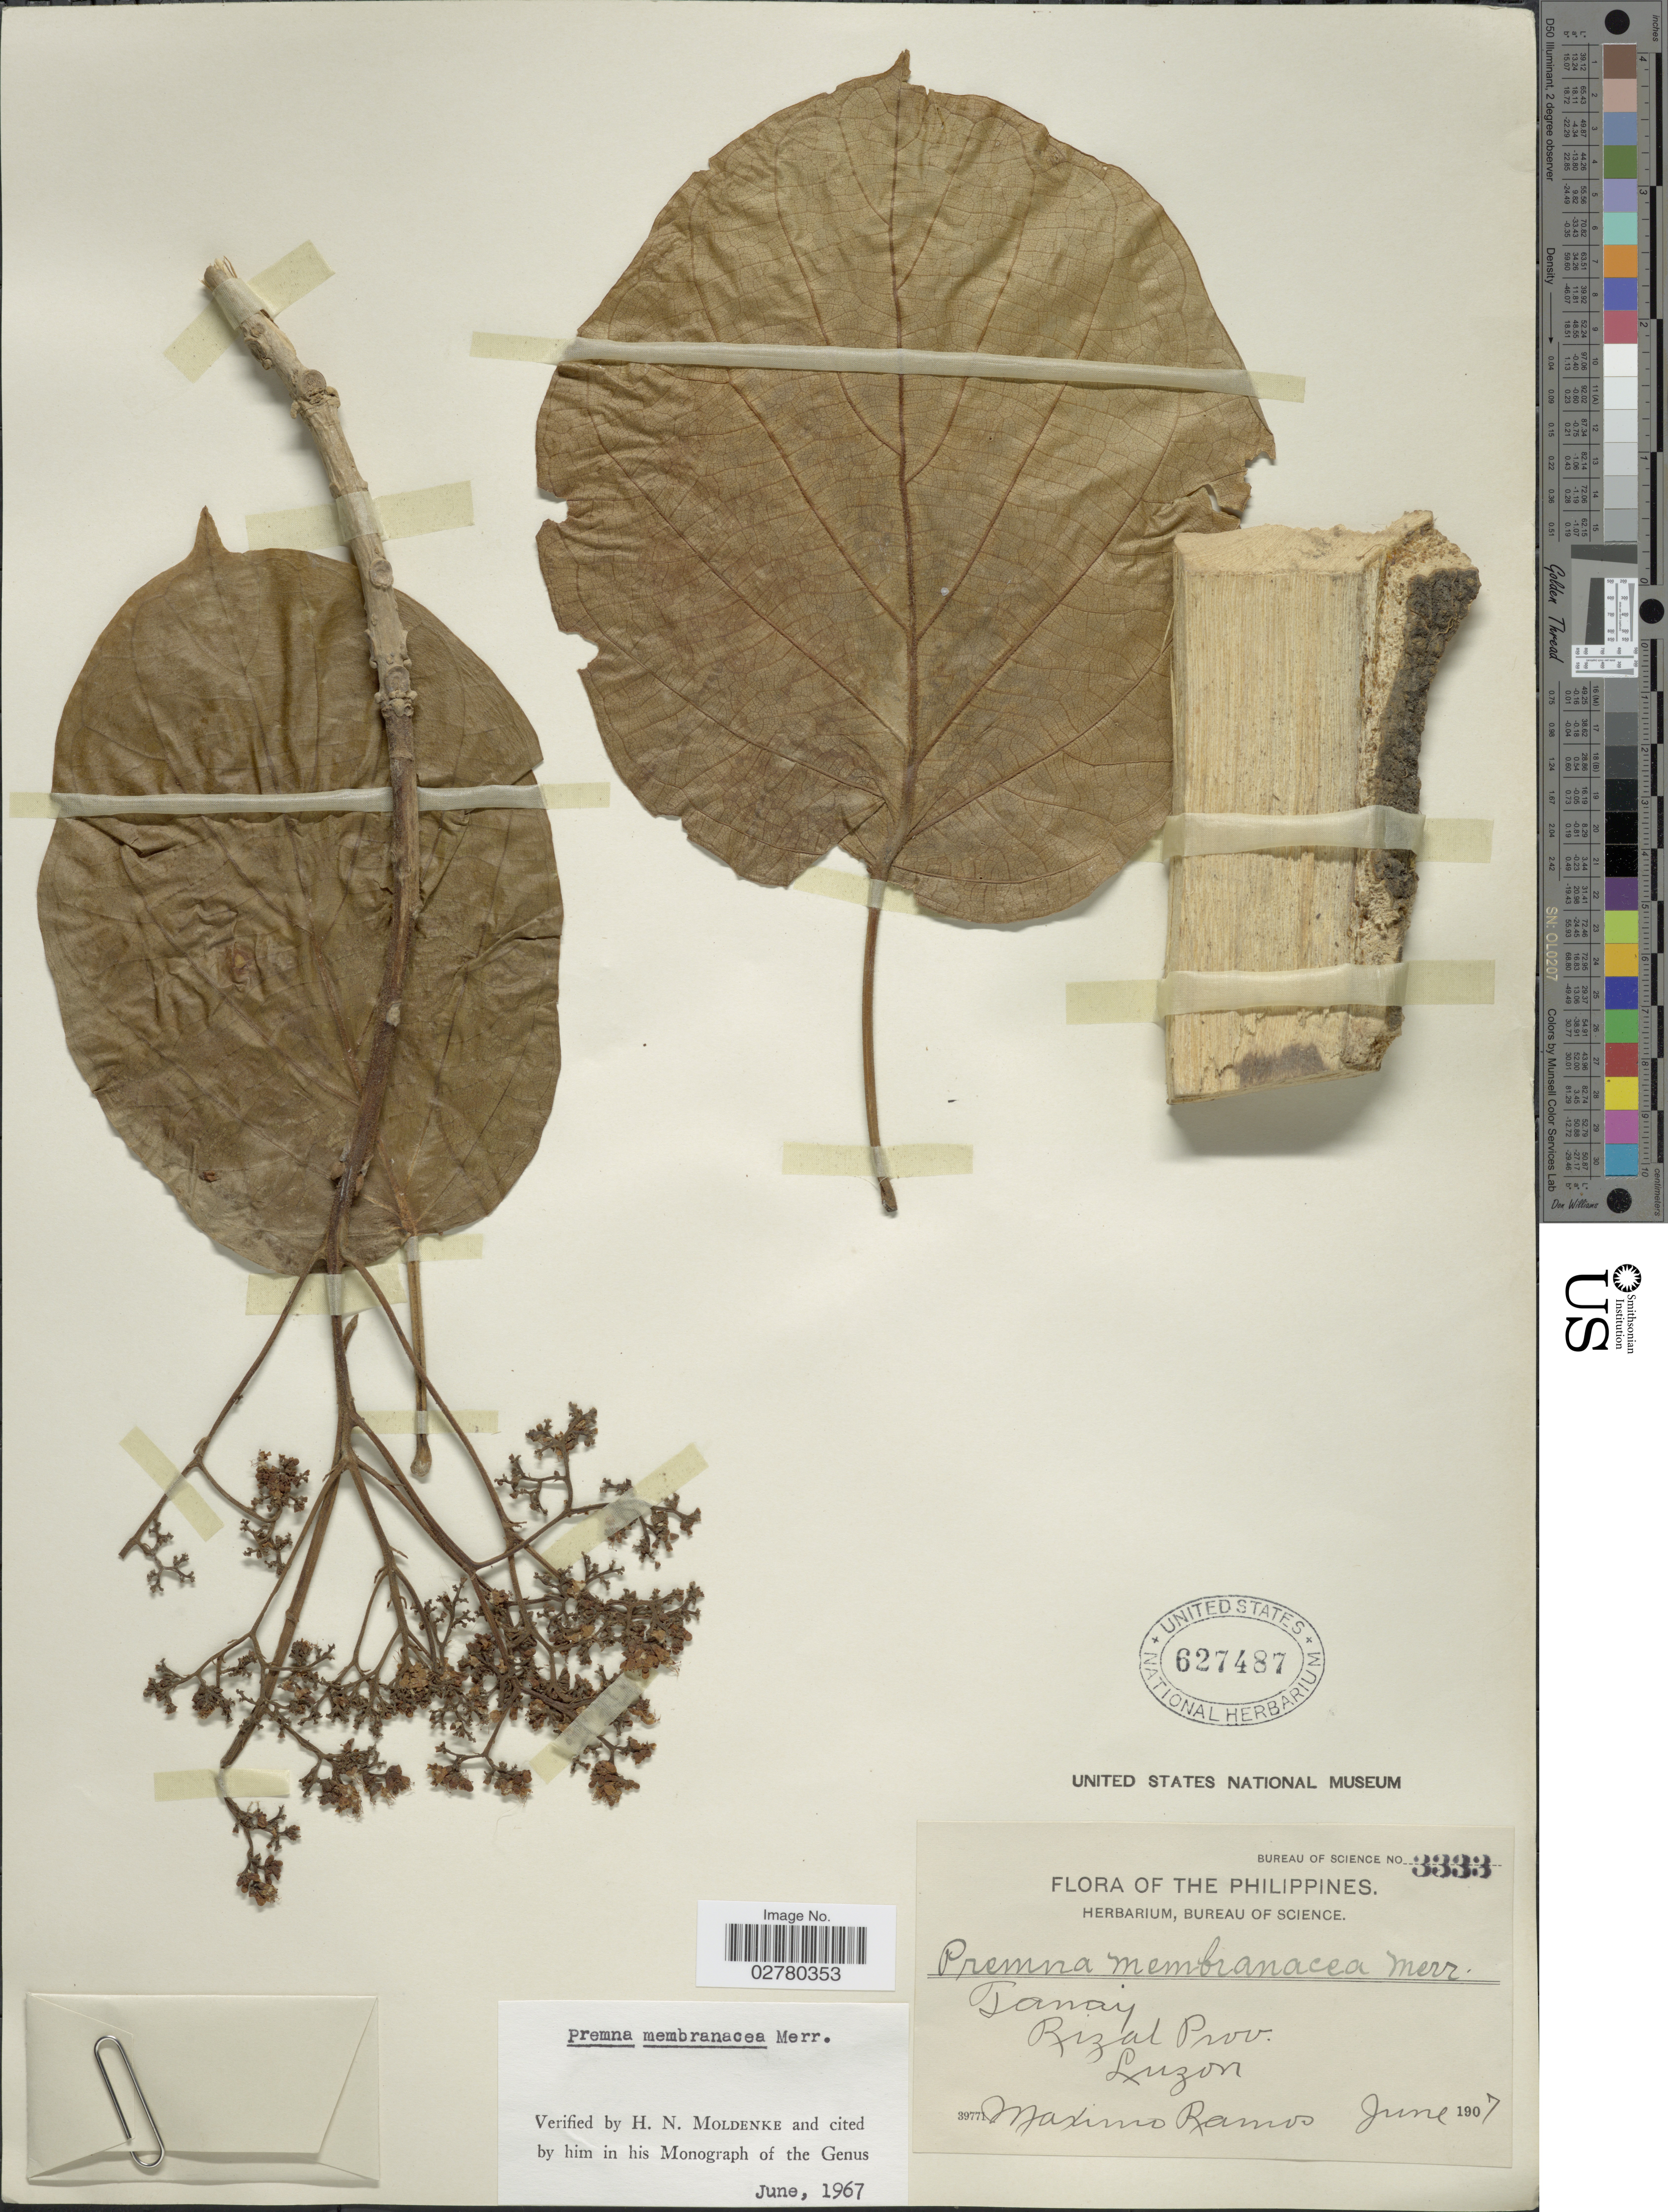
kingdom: Plantae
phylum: Tracheophyta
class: Magnoliopsida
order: Lamiales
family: Lamiaceae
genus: Premna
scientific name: Premna membranacea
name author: Merr.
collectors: M. Ramos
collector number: Bureau of Science 3333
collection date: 1907-06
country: Philippines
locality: Tanay, Rizal Prov., Luzon.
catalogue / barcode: US 627487